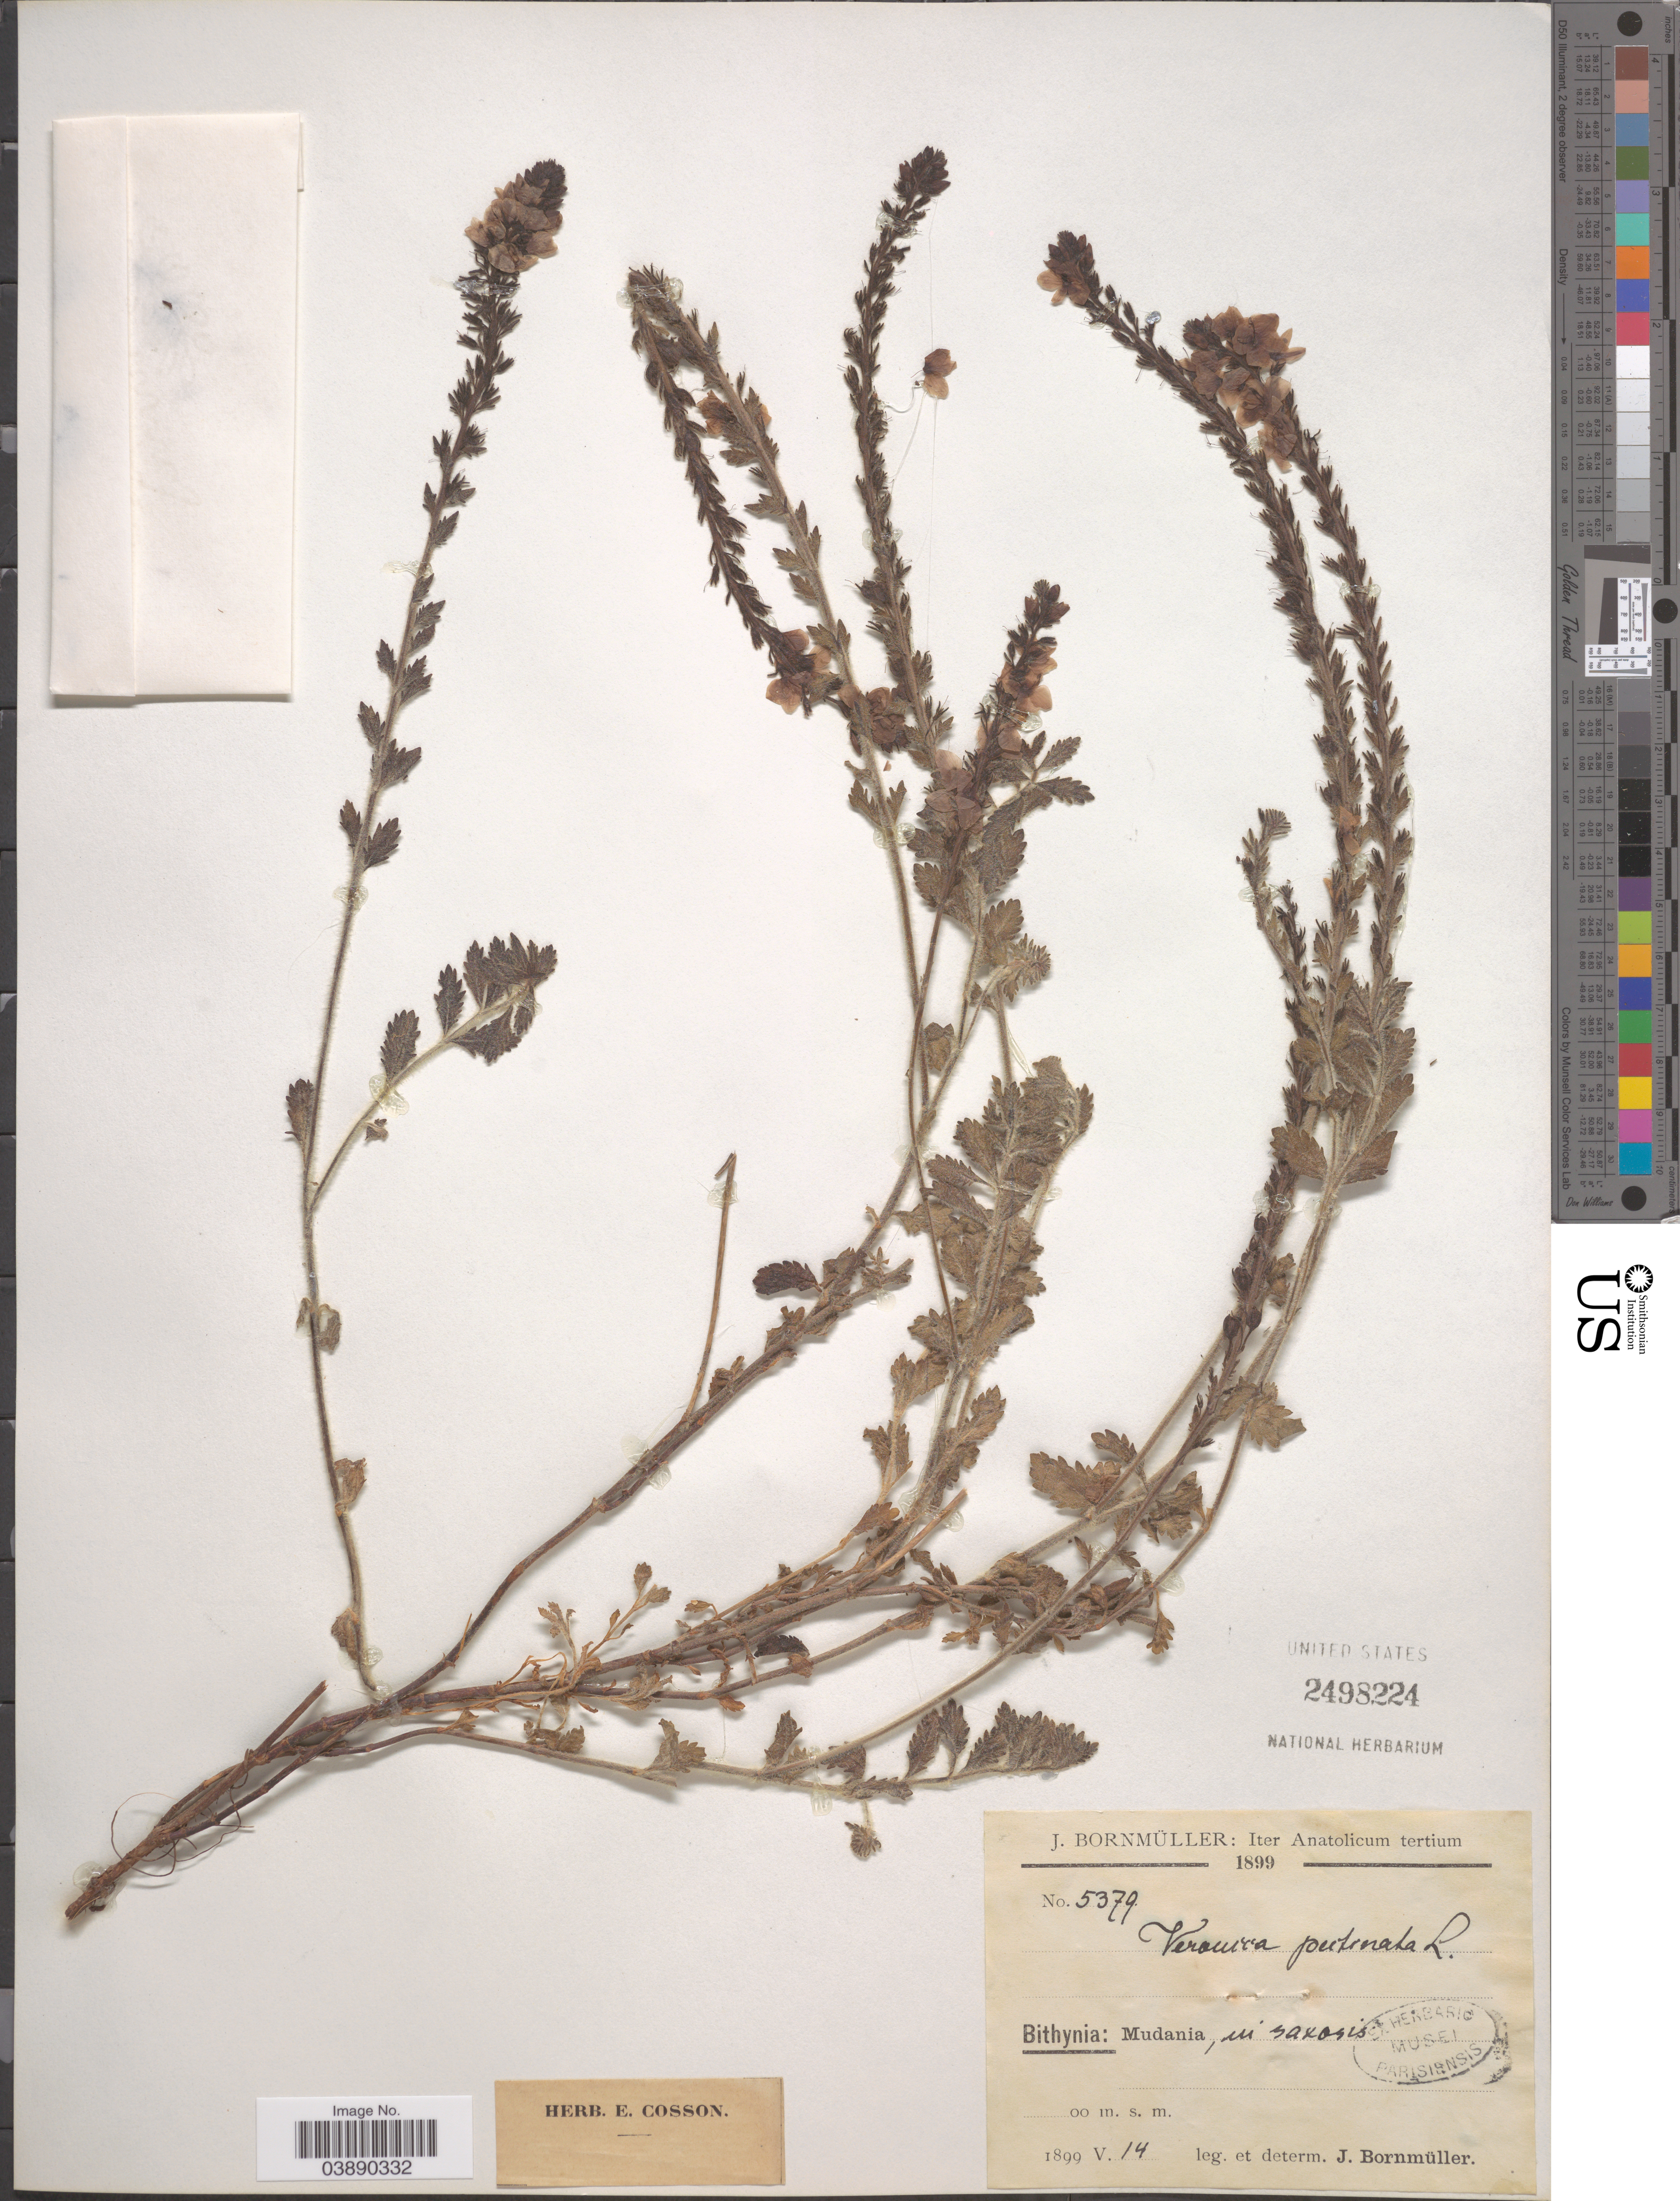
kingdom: Plantae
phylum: Tracheophyta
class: Magnoliopsida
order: Lamiales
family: Plantaginaceae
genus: Veronica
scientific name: Veronica pectinata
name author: L.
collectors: J. Bornmüller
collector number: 5379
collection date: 1899-05-14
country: Turkey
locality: Iter Anatolicum tertium. Bithynia: Mudania.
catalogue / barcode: US 2498224